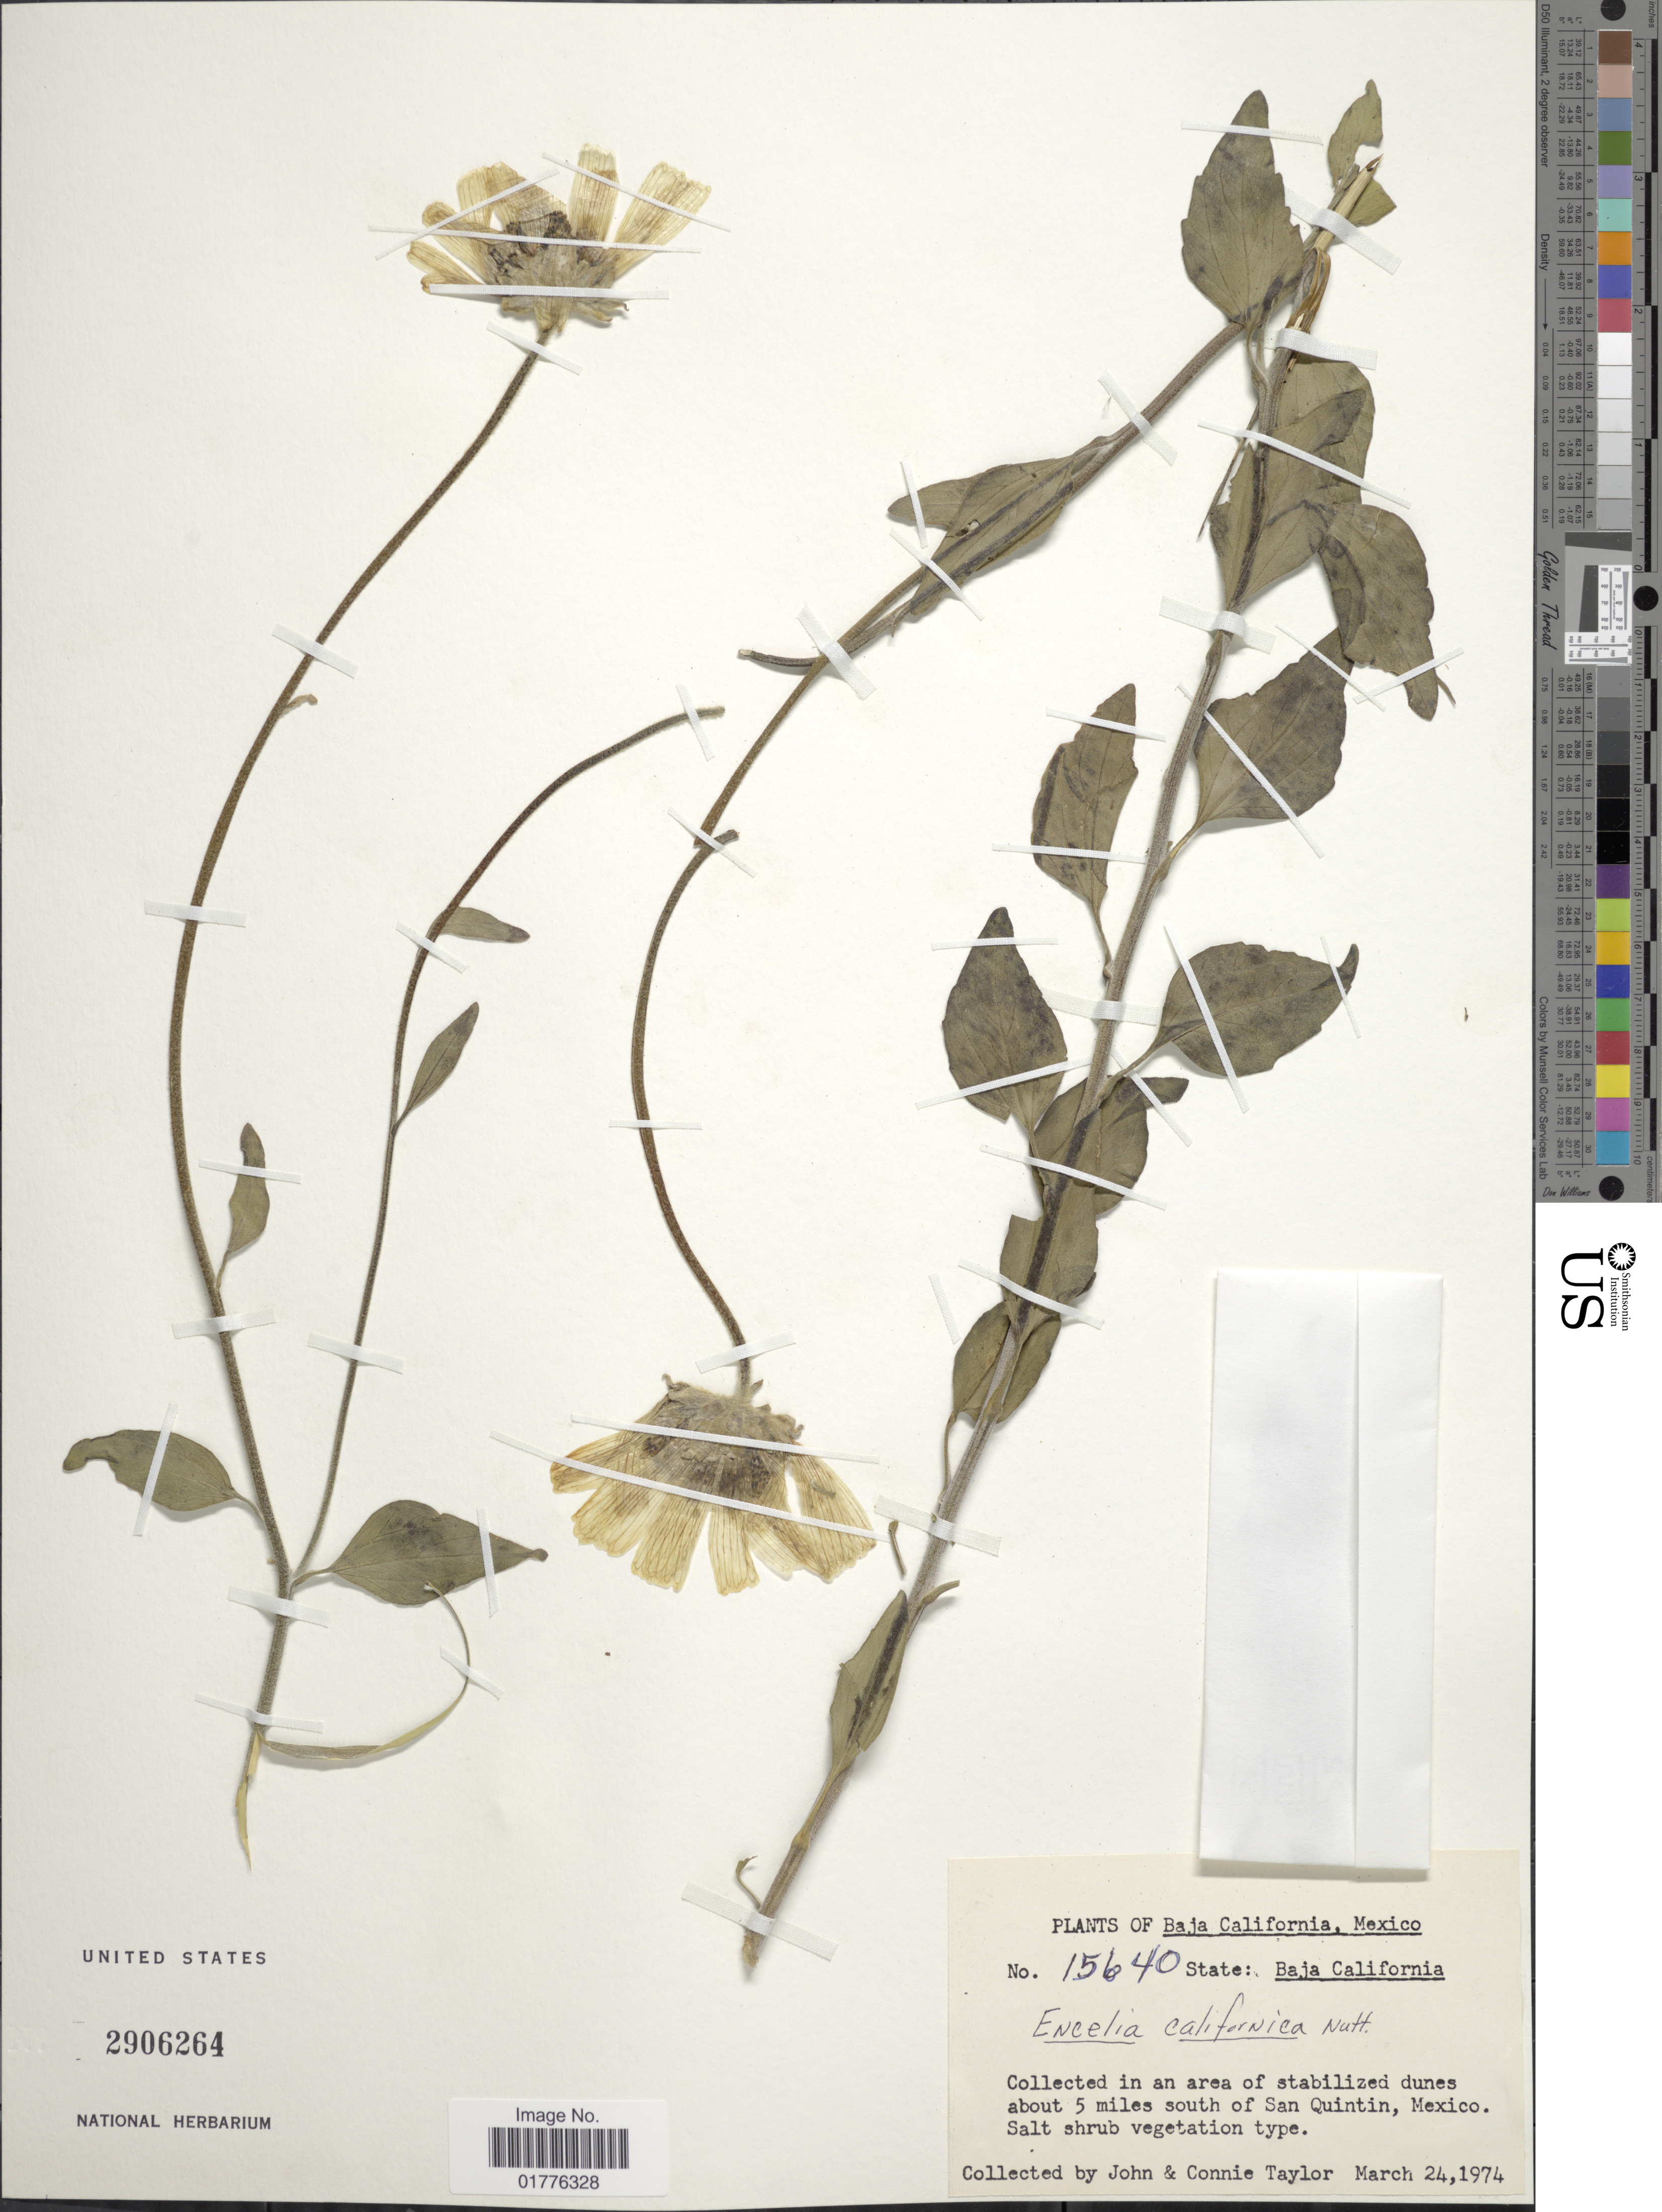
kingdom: Plantae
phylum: Tracheophyta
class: Magnoliopsida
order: Asterales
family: Asteraceae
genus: Encelia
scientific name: Encelia californica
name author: Nutt.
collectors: J. Taylor & C. Taylor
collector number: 15640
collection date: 1974-03-24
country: Mexico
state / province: Baja California Sur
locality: About 5 miles south of San Quintin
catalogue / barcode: US 2906264